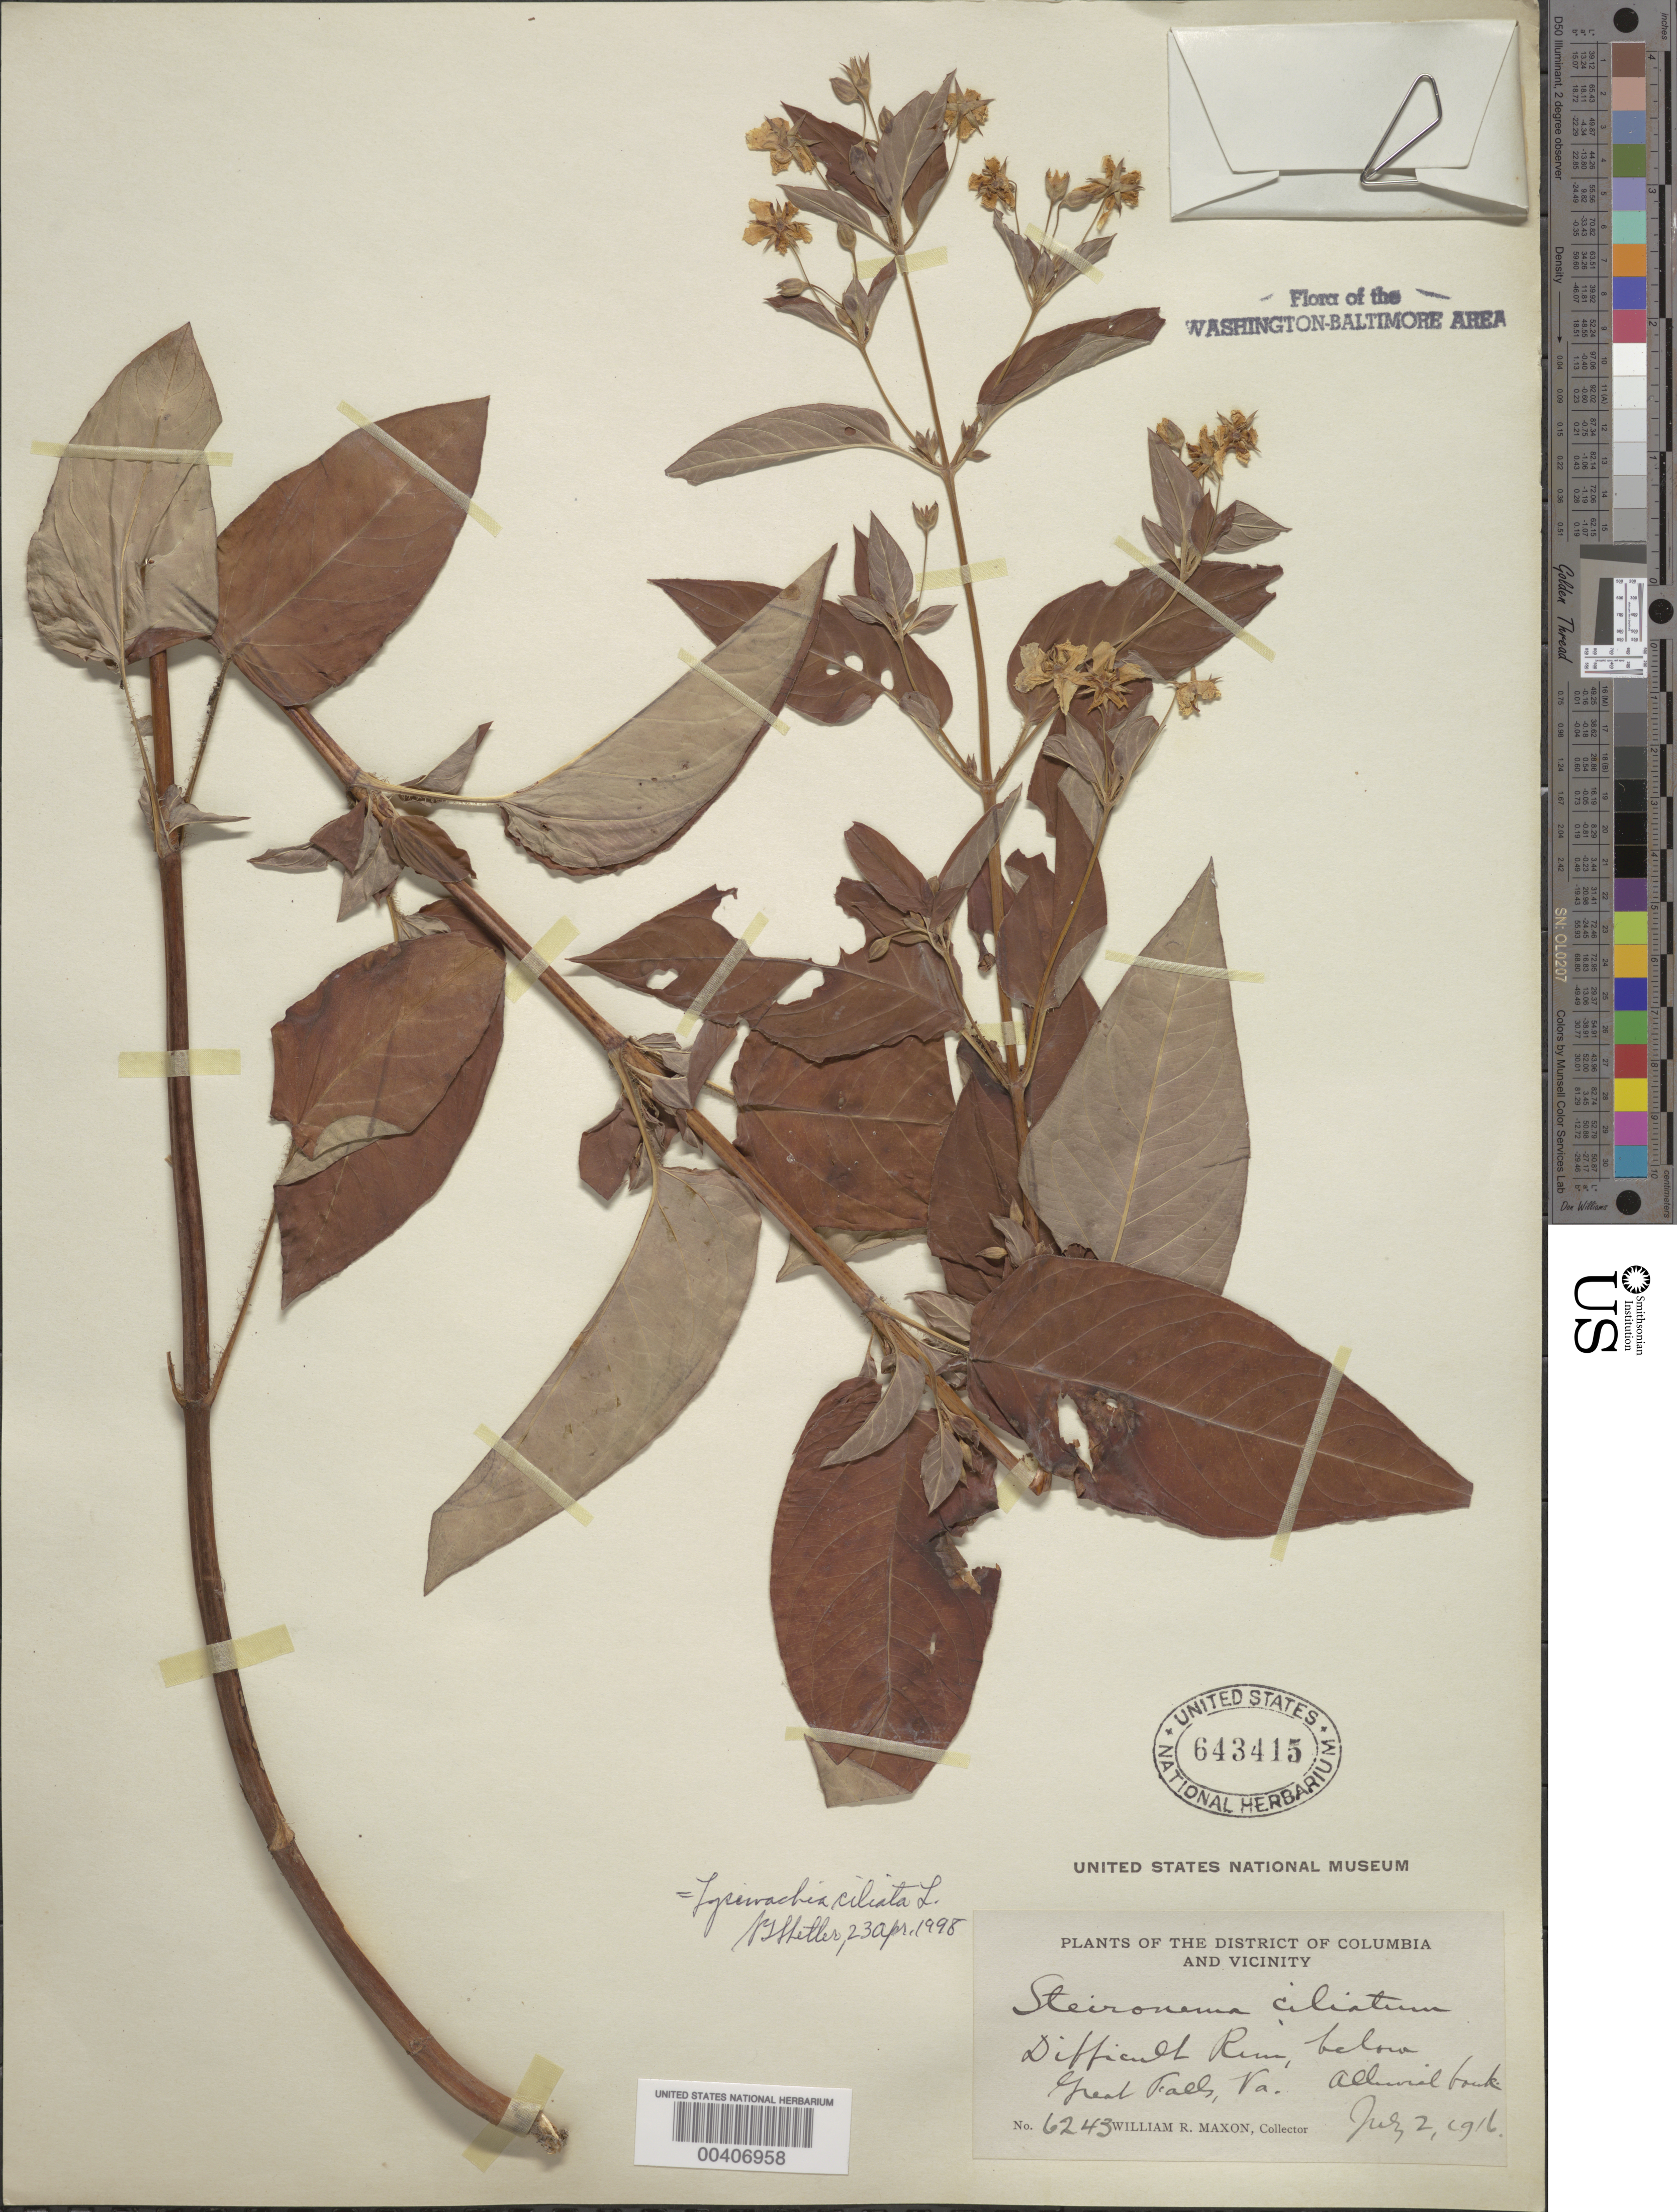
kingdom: Plantae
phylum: Tracheophyta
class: Magnoliopsida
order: Ericales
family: Primulaceae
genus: Lysimachia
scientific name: Lysimachia ciliata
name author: L.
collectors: W. R. Maxon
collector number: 6243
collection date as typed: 02 Jul 1916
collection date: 1916-07-02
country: United States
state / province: Virginia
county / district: Fairfax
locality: Difficult Run C. and O. Canal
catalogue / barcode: US 643415